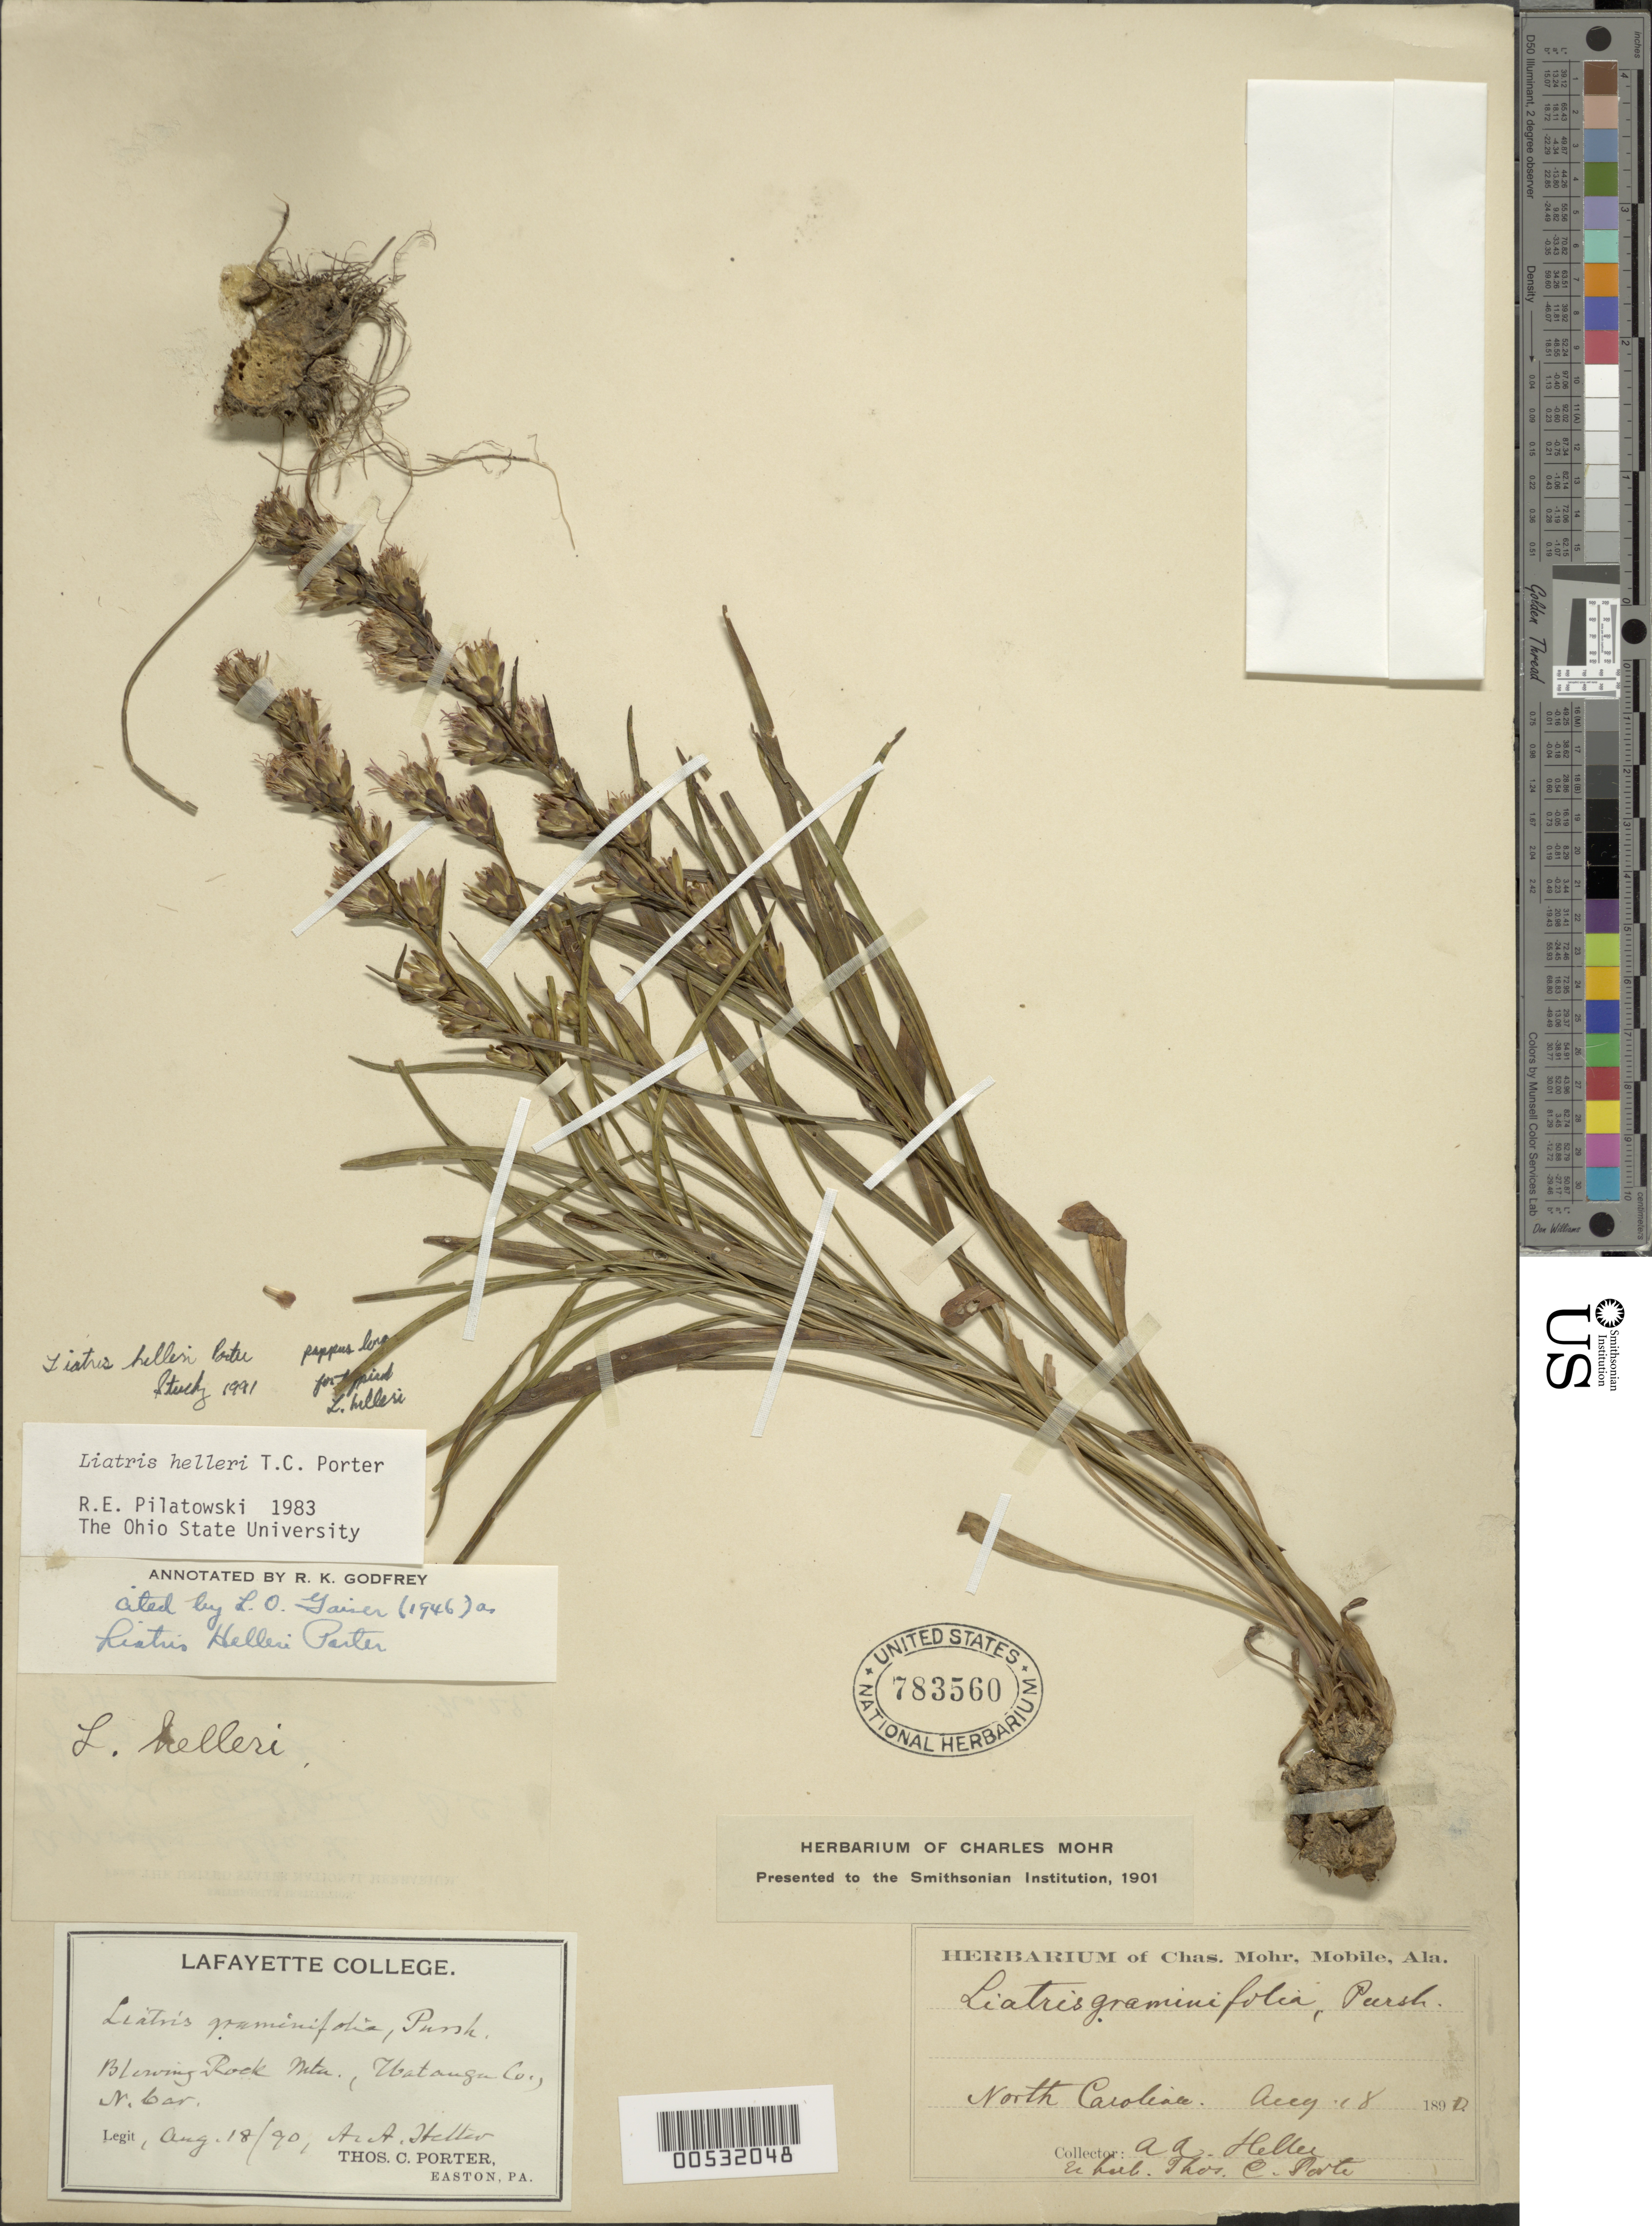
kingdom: Plantae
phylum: Tracheophyta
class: Magnoliopsida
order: Asterales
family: Asteraceae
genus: Liatris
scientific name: Liatris helleri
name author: Porter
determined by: Stucky, J.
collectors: A. A. Heller & T. C. Porter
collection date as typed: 18 Aug 1890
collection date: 1890-08-18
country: United States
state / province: North Carolina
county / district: Watauga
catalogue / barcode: US 783560